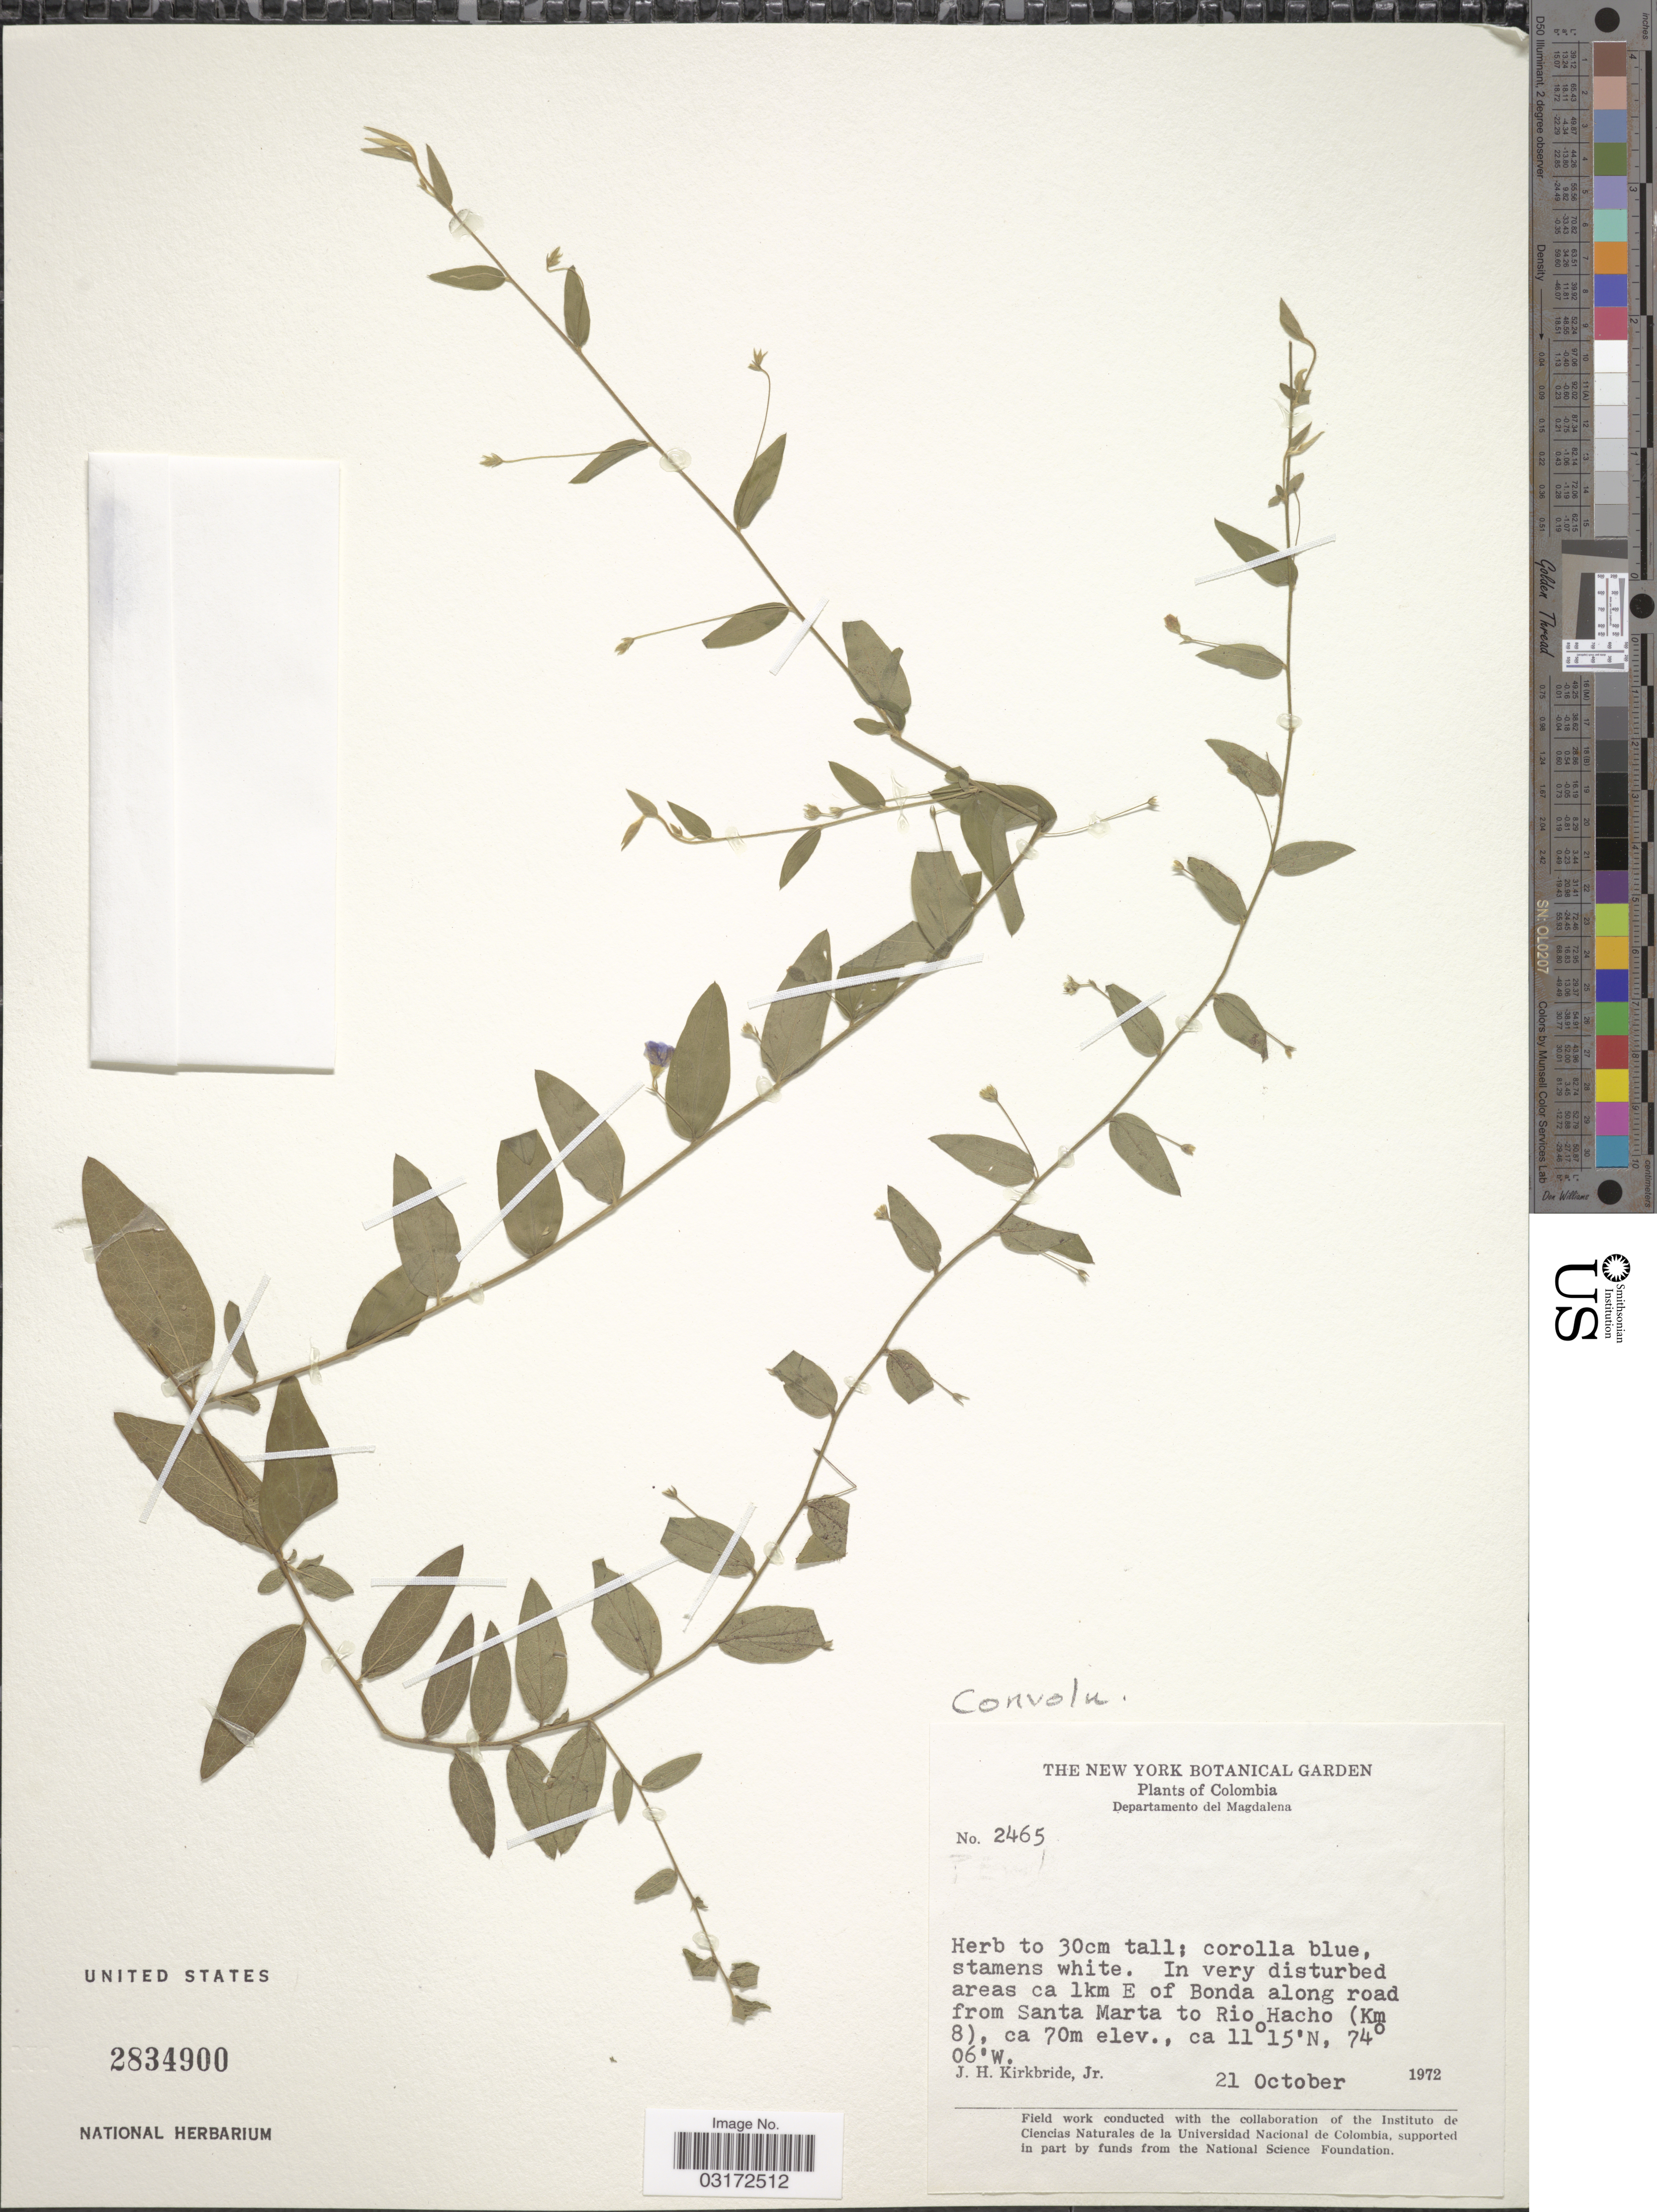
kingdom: Plantae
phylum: Tracheophyta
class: Magnoliopsida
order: Solanales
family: Convolvulaceae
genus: Evolvulus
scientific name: Evolvulus sp.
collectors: J. H. Kirkbride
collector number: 2465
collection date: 1972-10-21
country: Colombia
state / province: Magdalena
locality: Departamento del Magdalena. In very disturbed areas ca 1km E of Bonda along road from Santa Marta to Rio Hacho (Km 8).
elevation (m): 70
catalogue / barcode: US 2834900